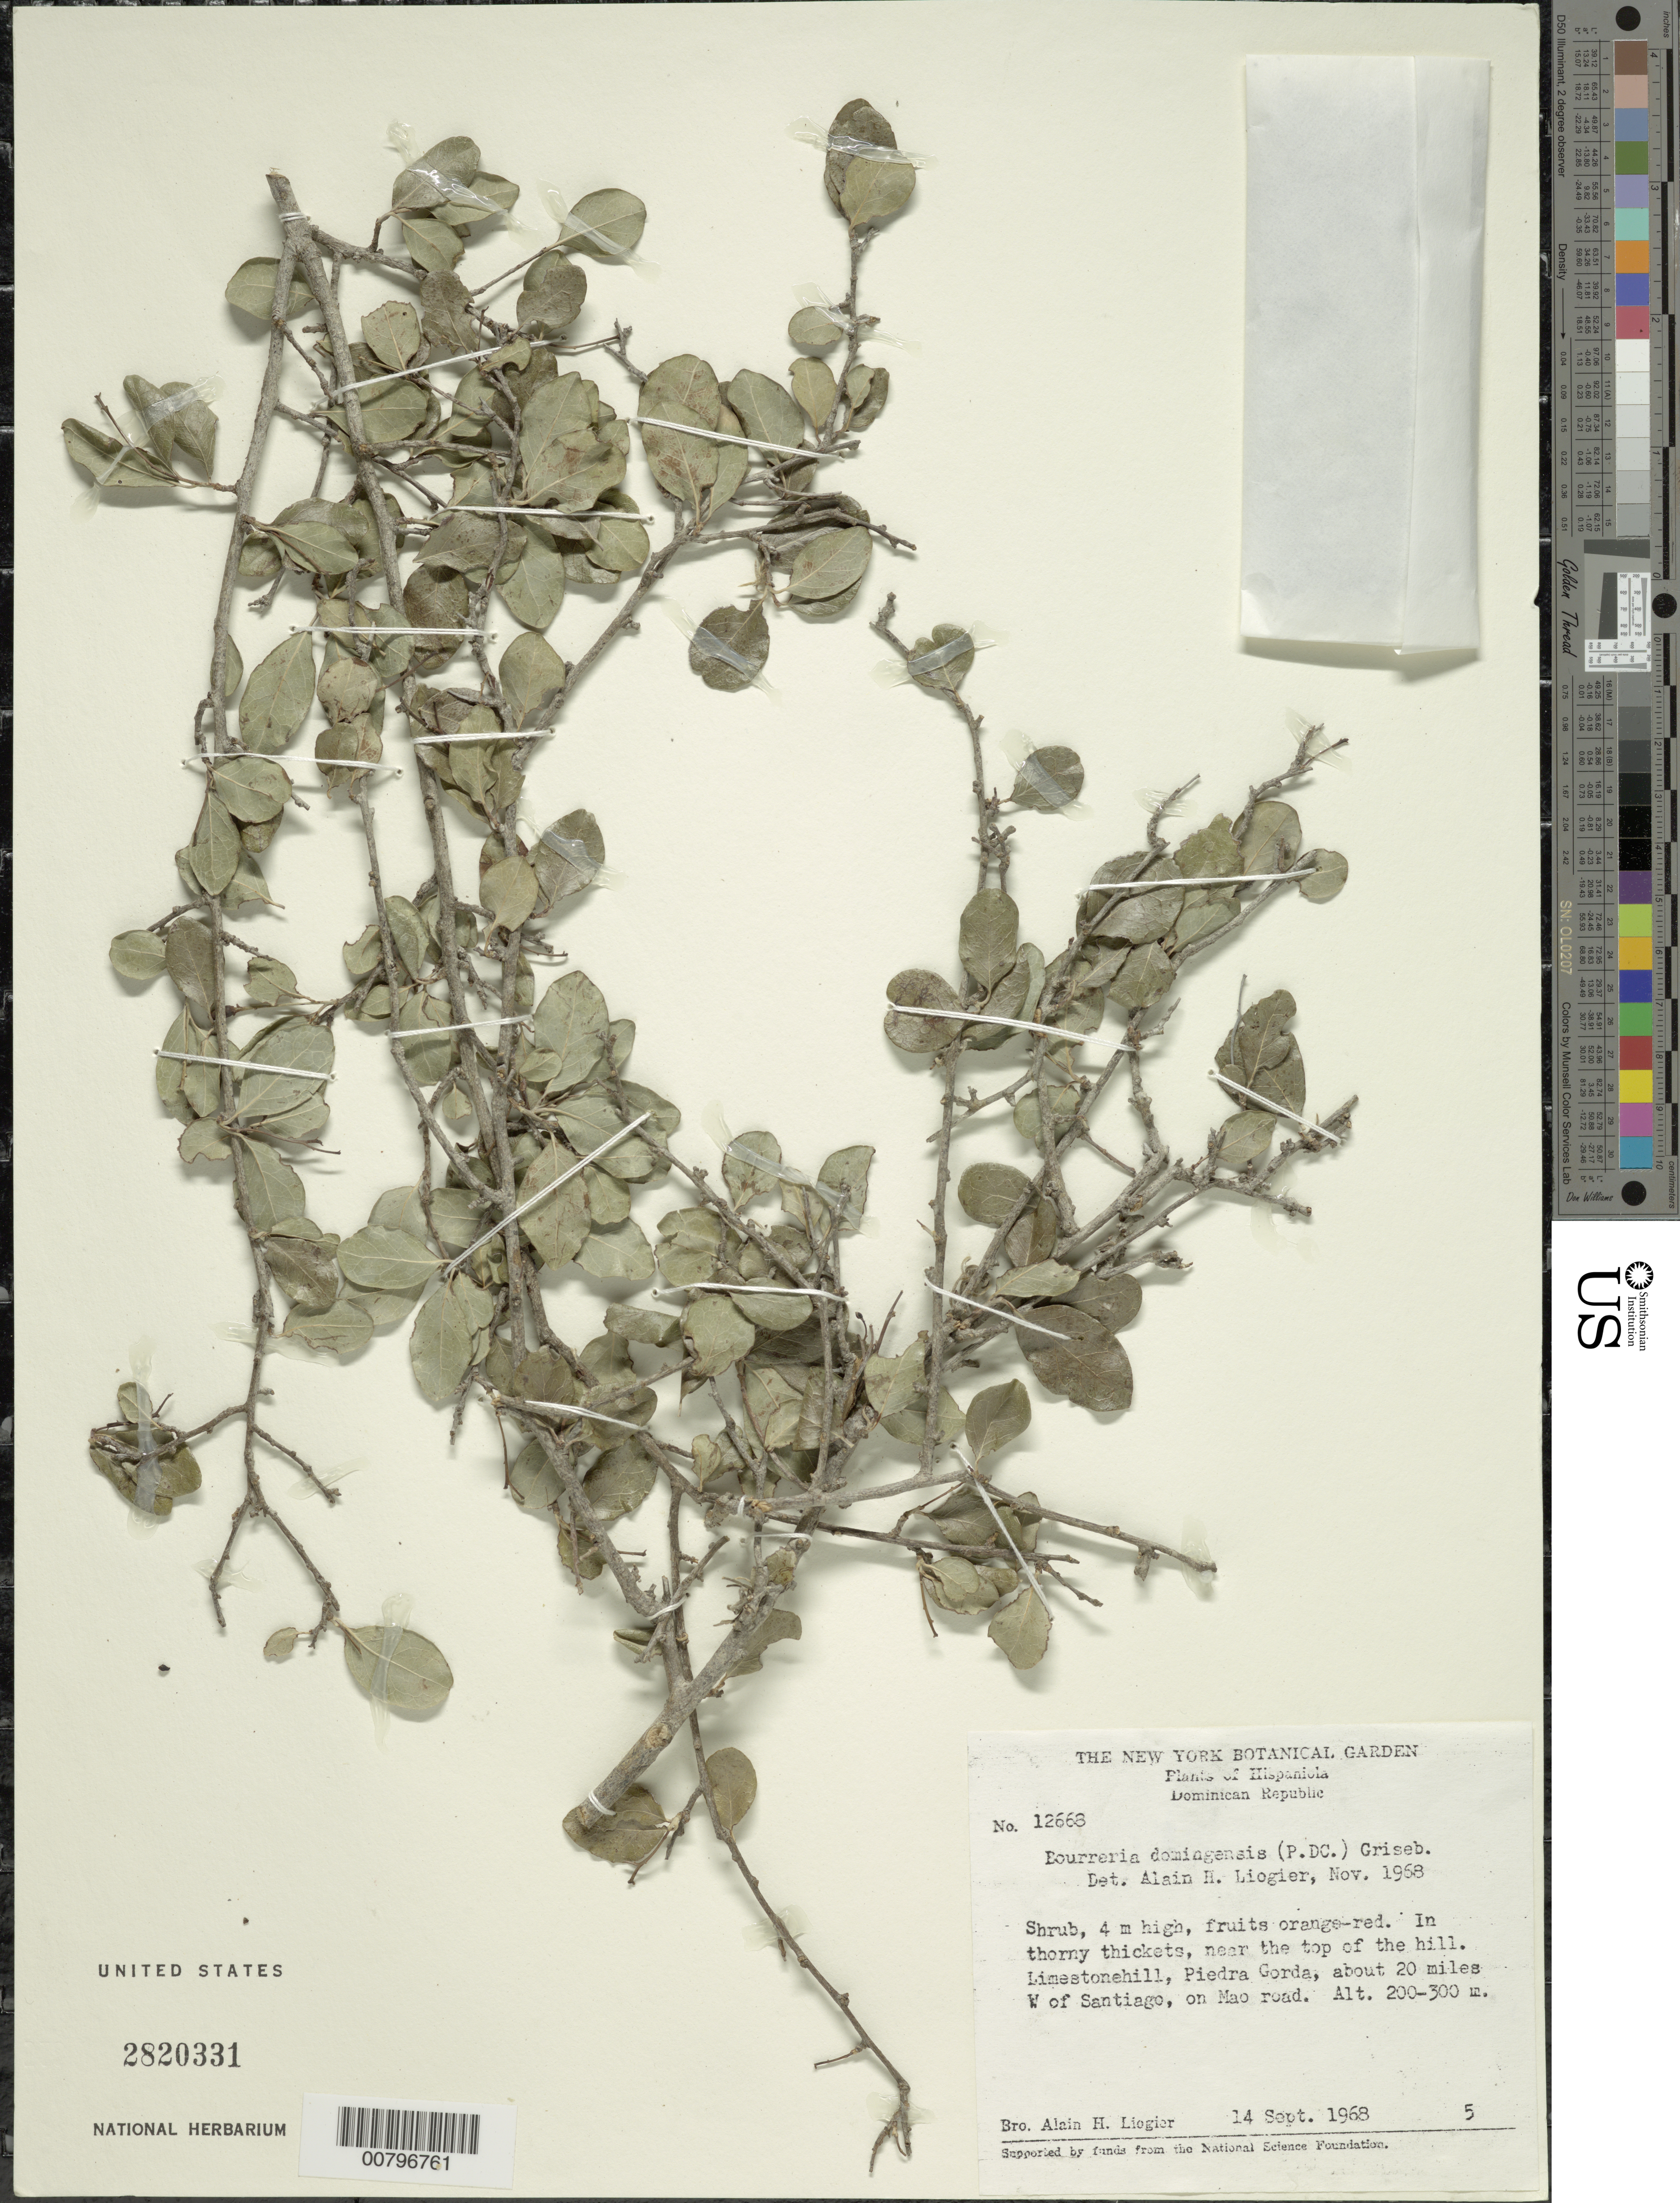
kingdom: Plantae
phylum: Tracheophyta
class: Magnoliopsida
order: Boraginales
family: Ehretiaceae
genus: Bourreria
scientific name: Bourreria domingensis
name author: (DC.) Griseb.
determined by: Liogier, Alain H.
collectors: A. H. Liogier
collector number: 12668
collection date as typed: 14 Sep 1968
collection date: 1968-09-14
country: Dominican Republic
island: Hispaniola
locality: On Mao road, about 20 milesk W of Santiago, Piedra Gorda.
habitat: In thorny thickets, near the top of the hill; limestone hill.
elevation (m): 200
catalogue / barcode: US 2820331